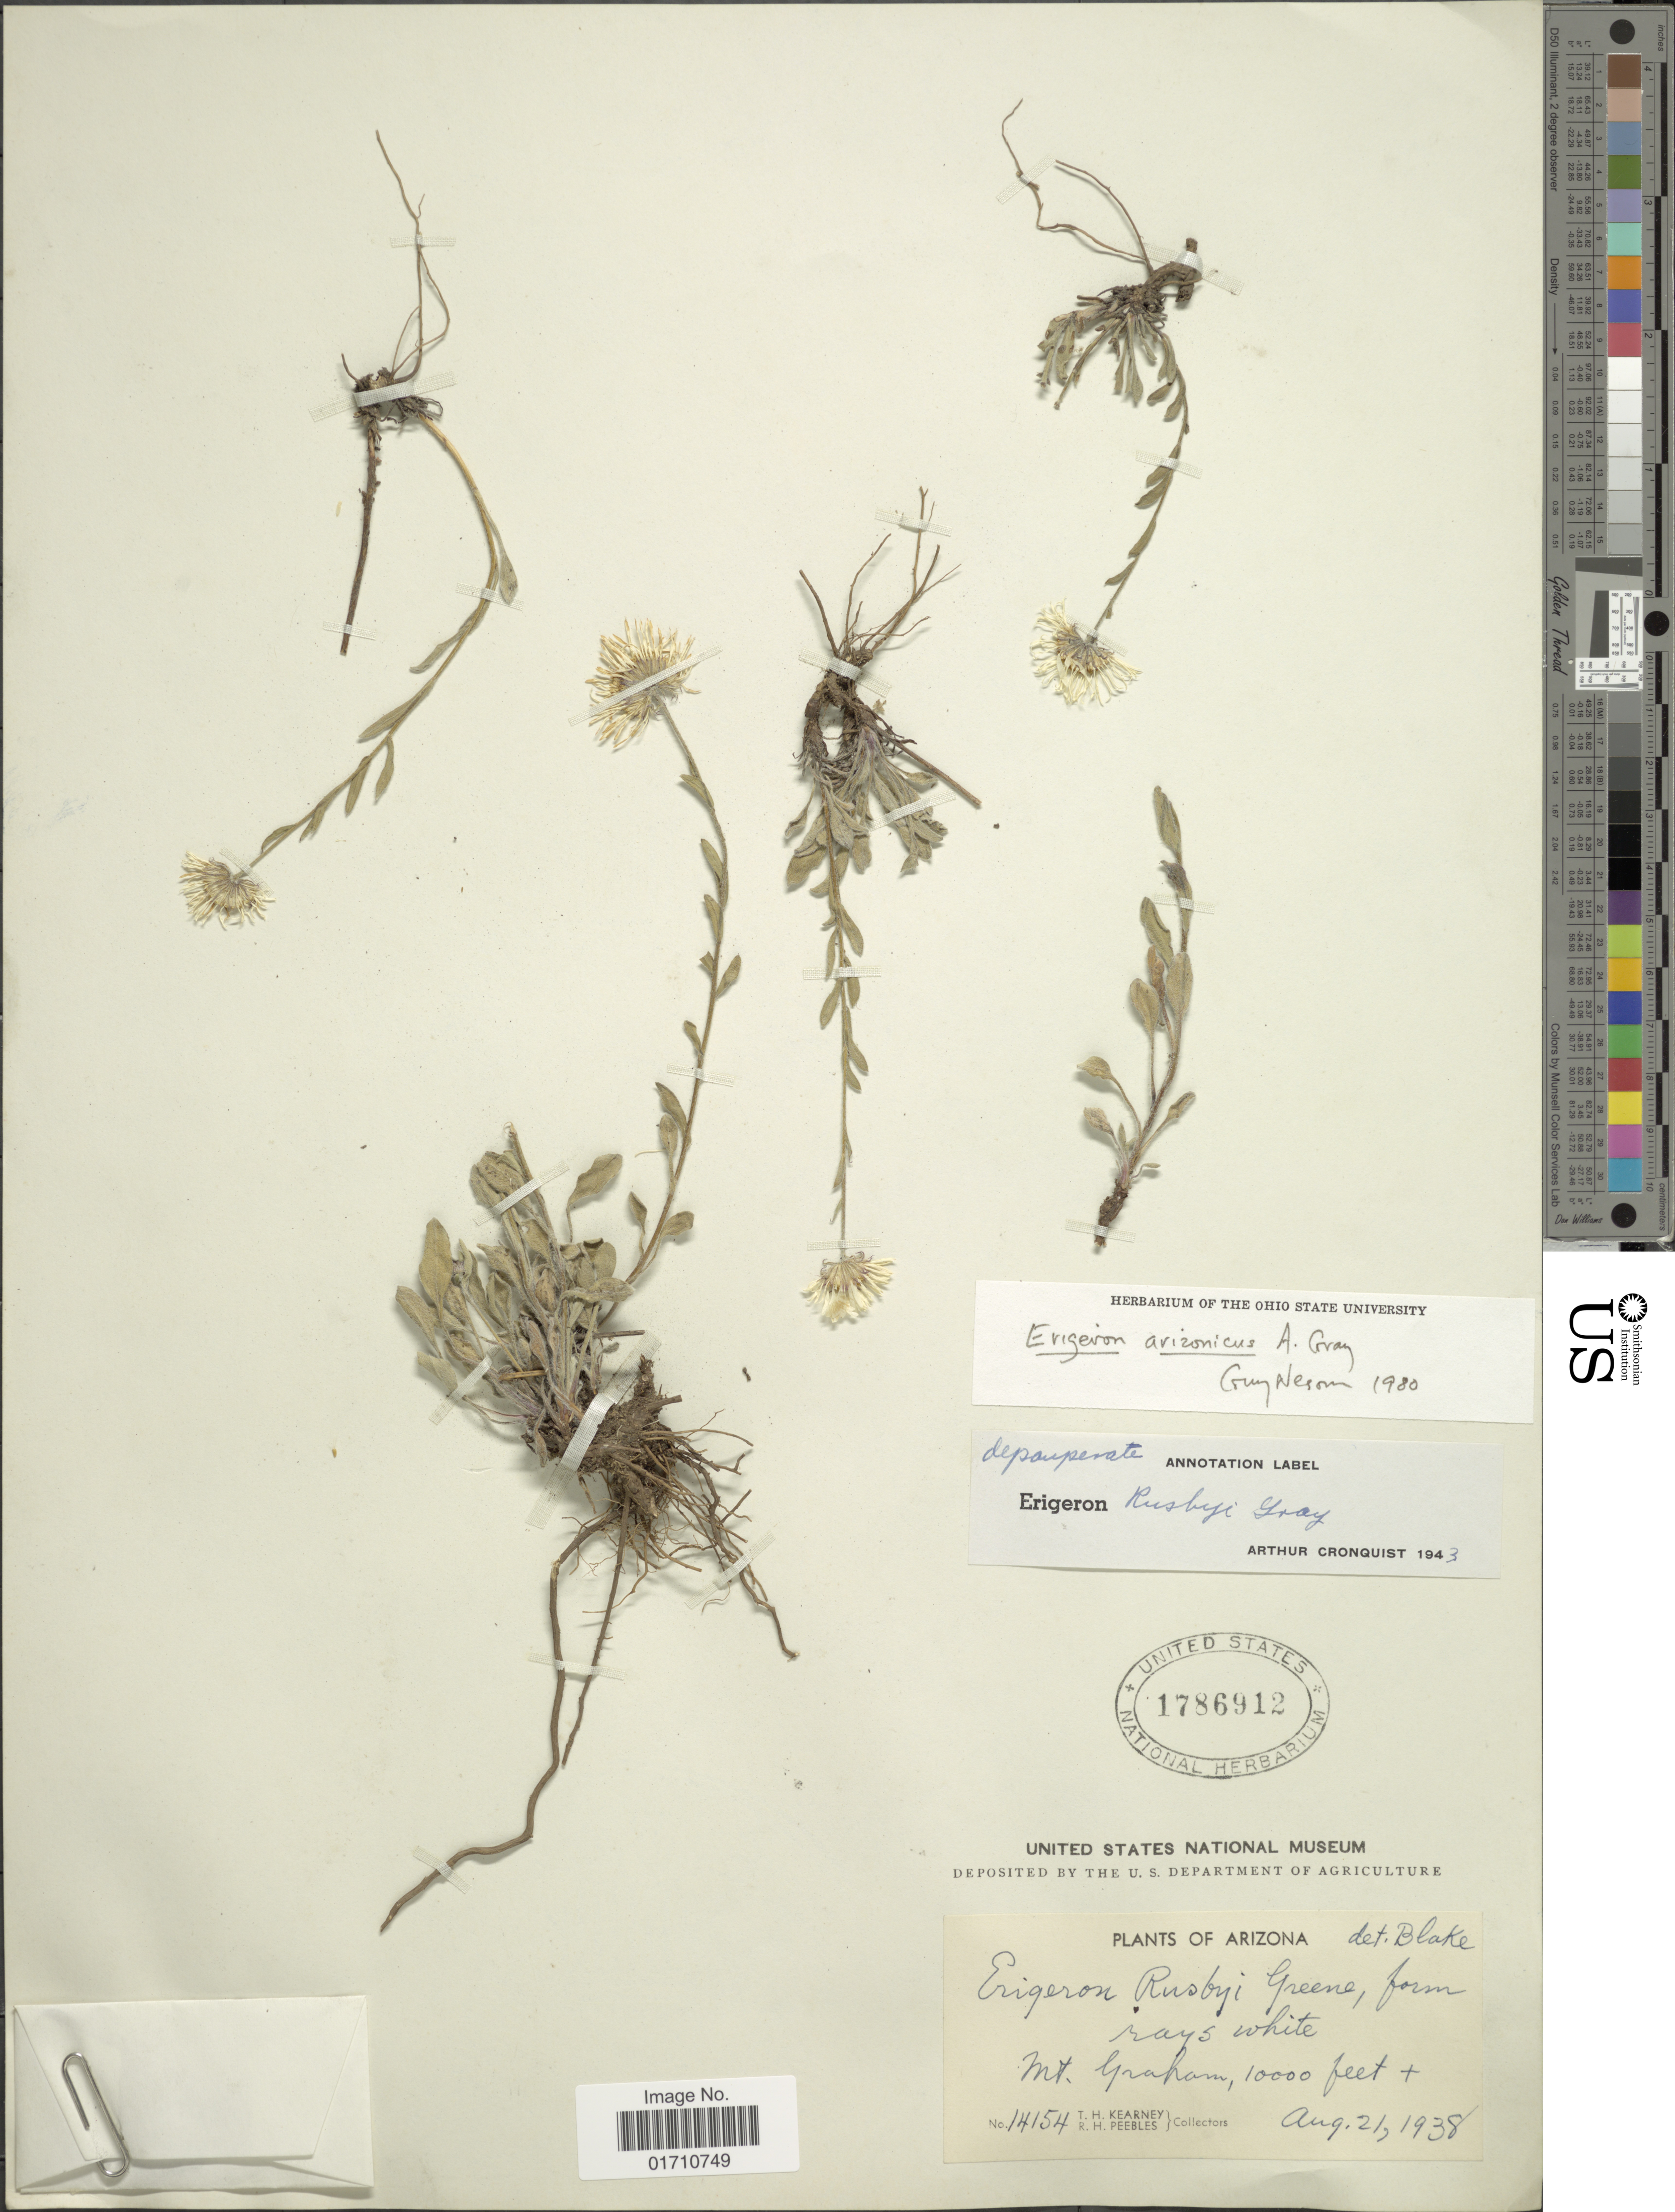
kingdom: Plantae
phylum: Tracheophyta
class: Magnoliopsida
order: Asterales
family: Asteraceae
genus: Erigeron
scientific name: Erigeron arizonicus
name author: A. Gray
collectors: T. H. Kearney & R. H. Peebles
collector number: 14154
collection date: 1938-08-21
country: United States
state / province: Arizona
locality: Mt Graham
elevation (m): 3048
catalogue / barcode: US 1786912